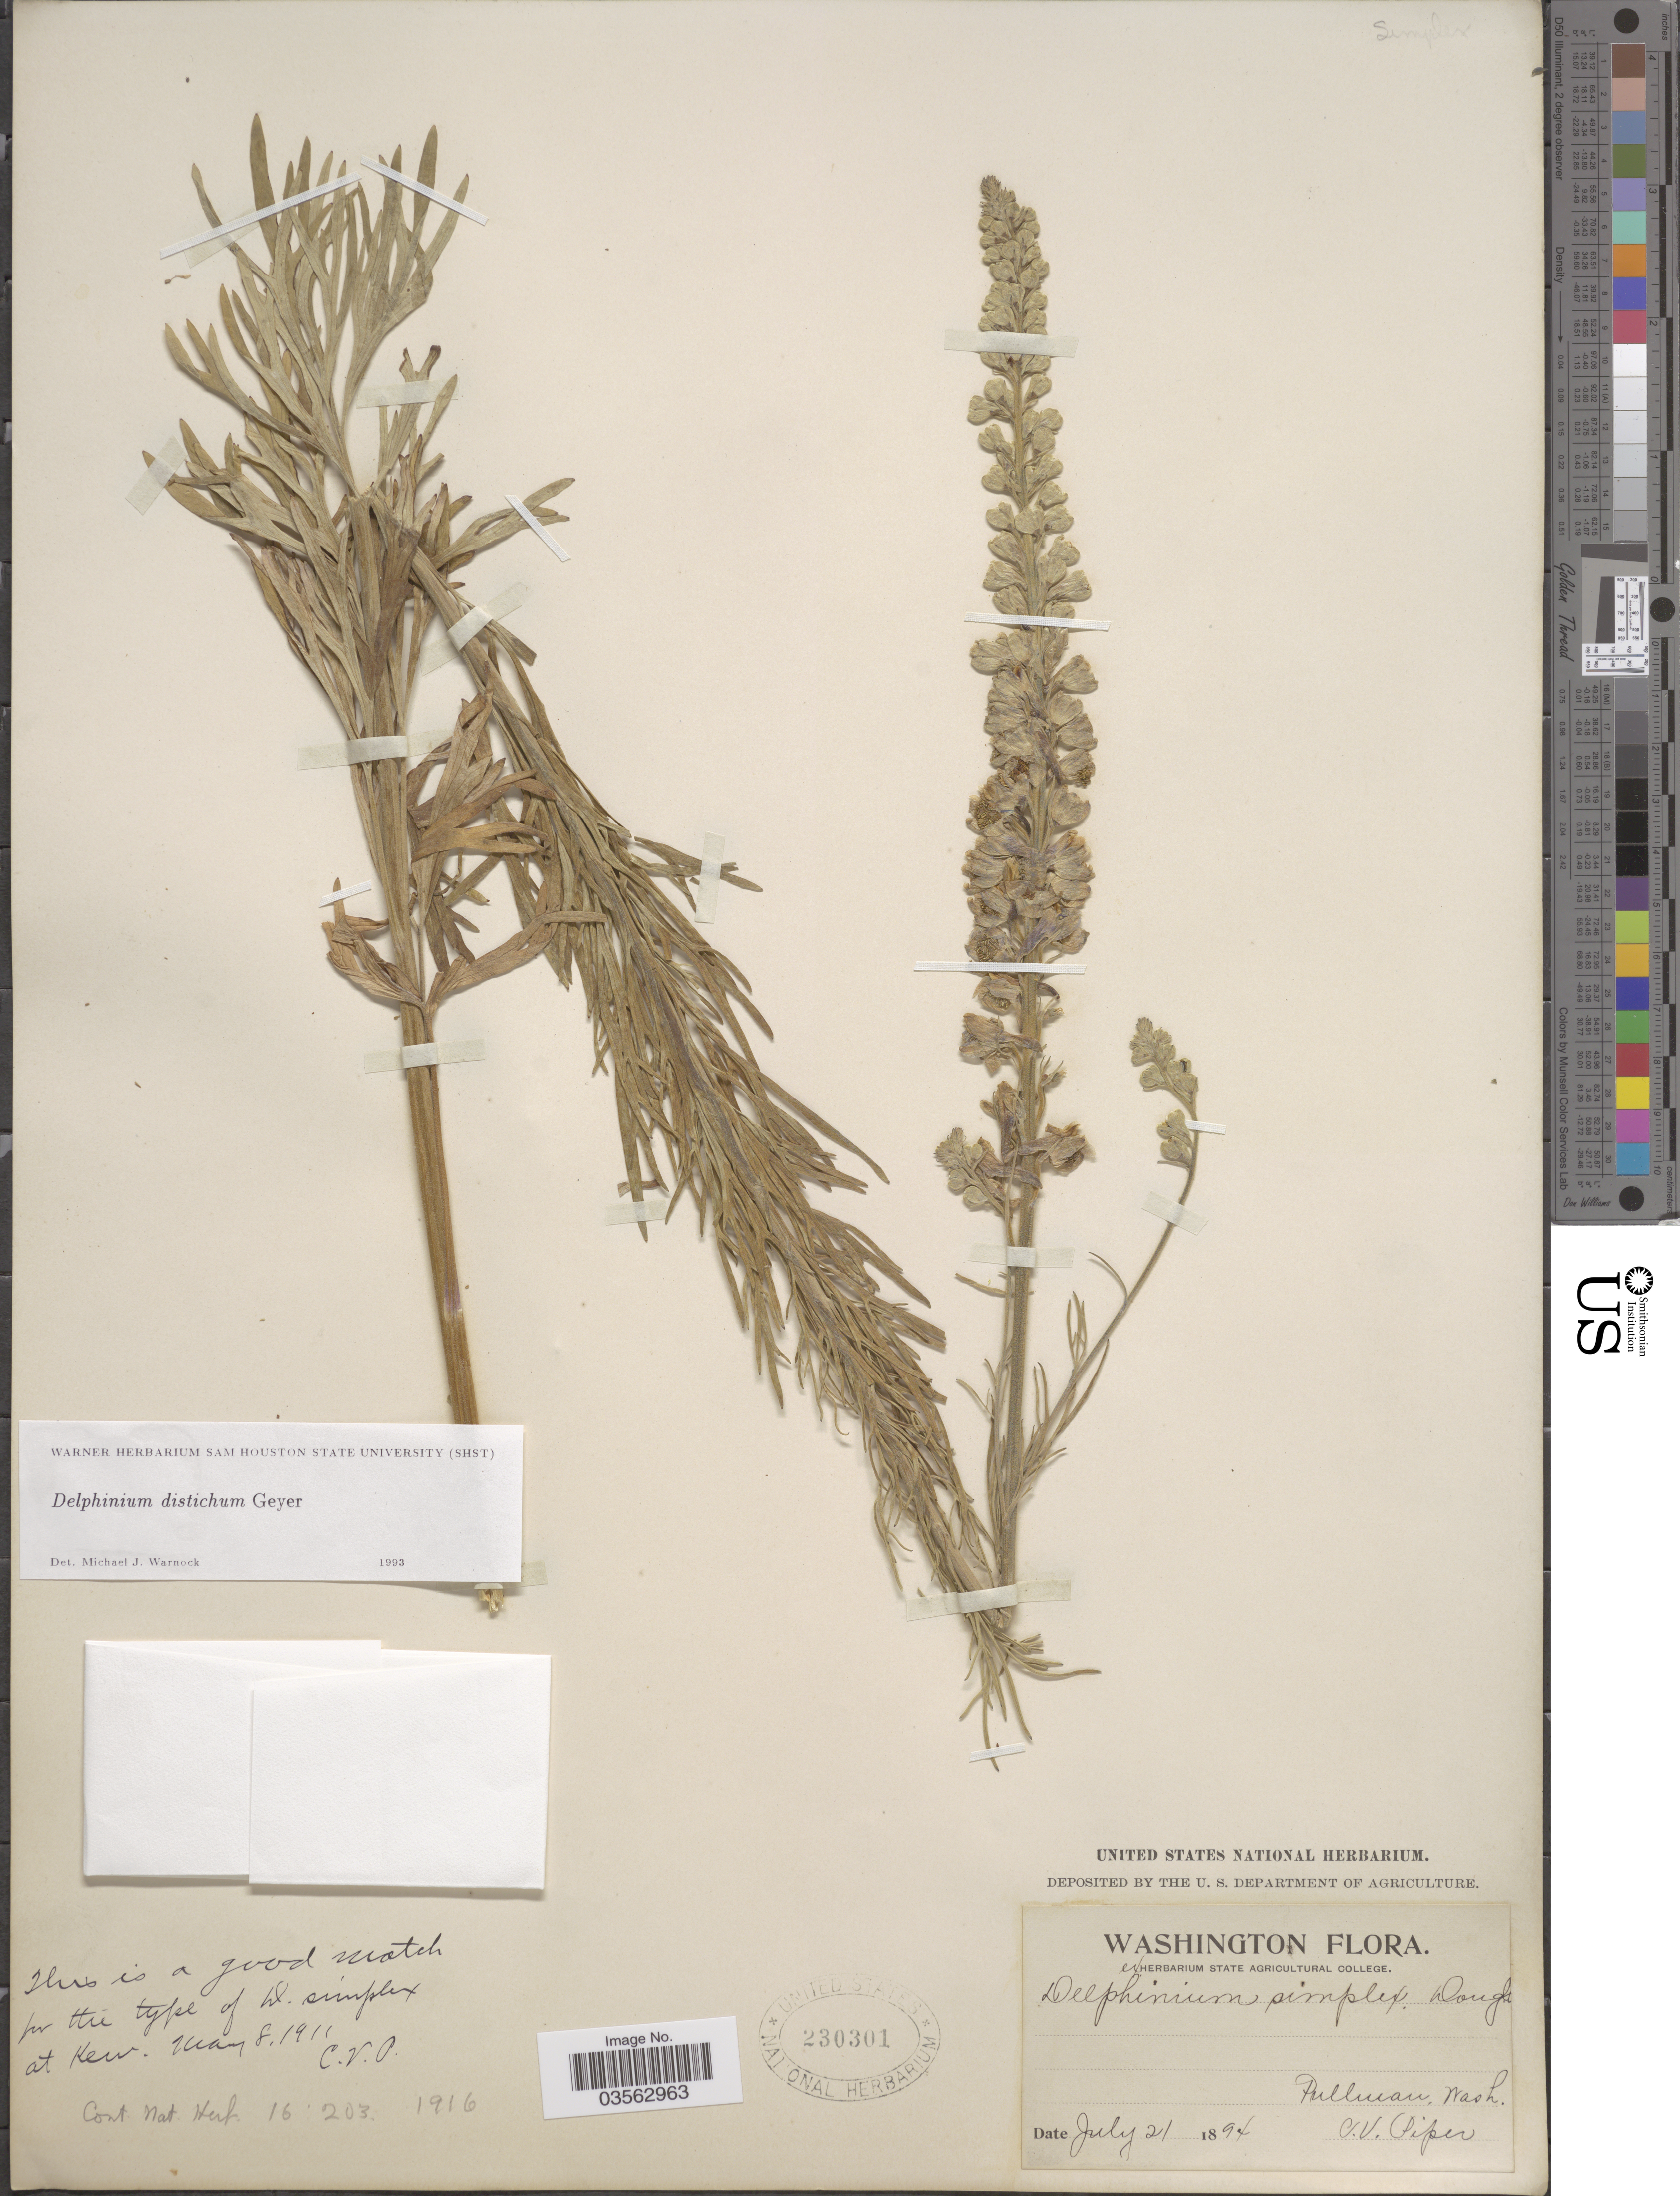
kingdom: Plantae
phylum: Tracheophyta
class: Magnoliopsida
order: Ranunculales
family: Ranunculaceae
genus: Delphinium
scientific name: Delphinium distichum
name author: Geyer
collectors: C. V. Piper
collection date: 1894-07-21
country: United States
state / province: Washington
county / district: Whitman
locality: Pullman.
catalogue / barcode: US 230301